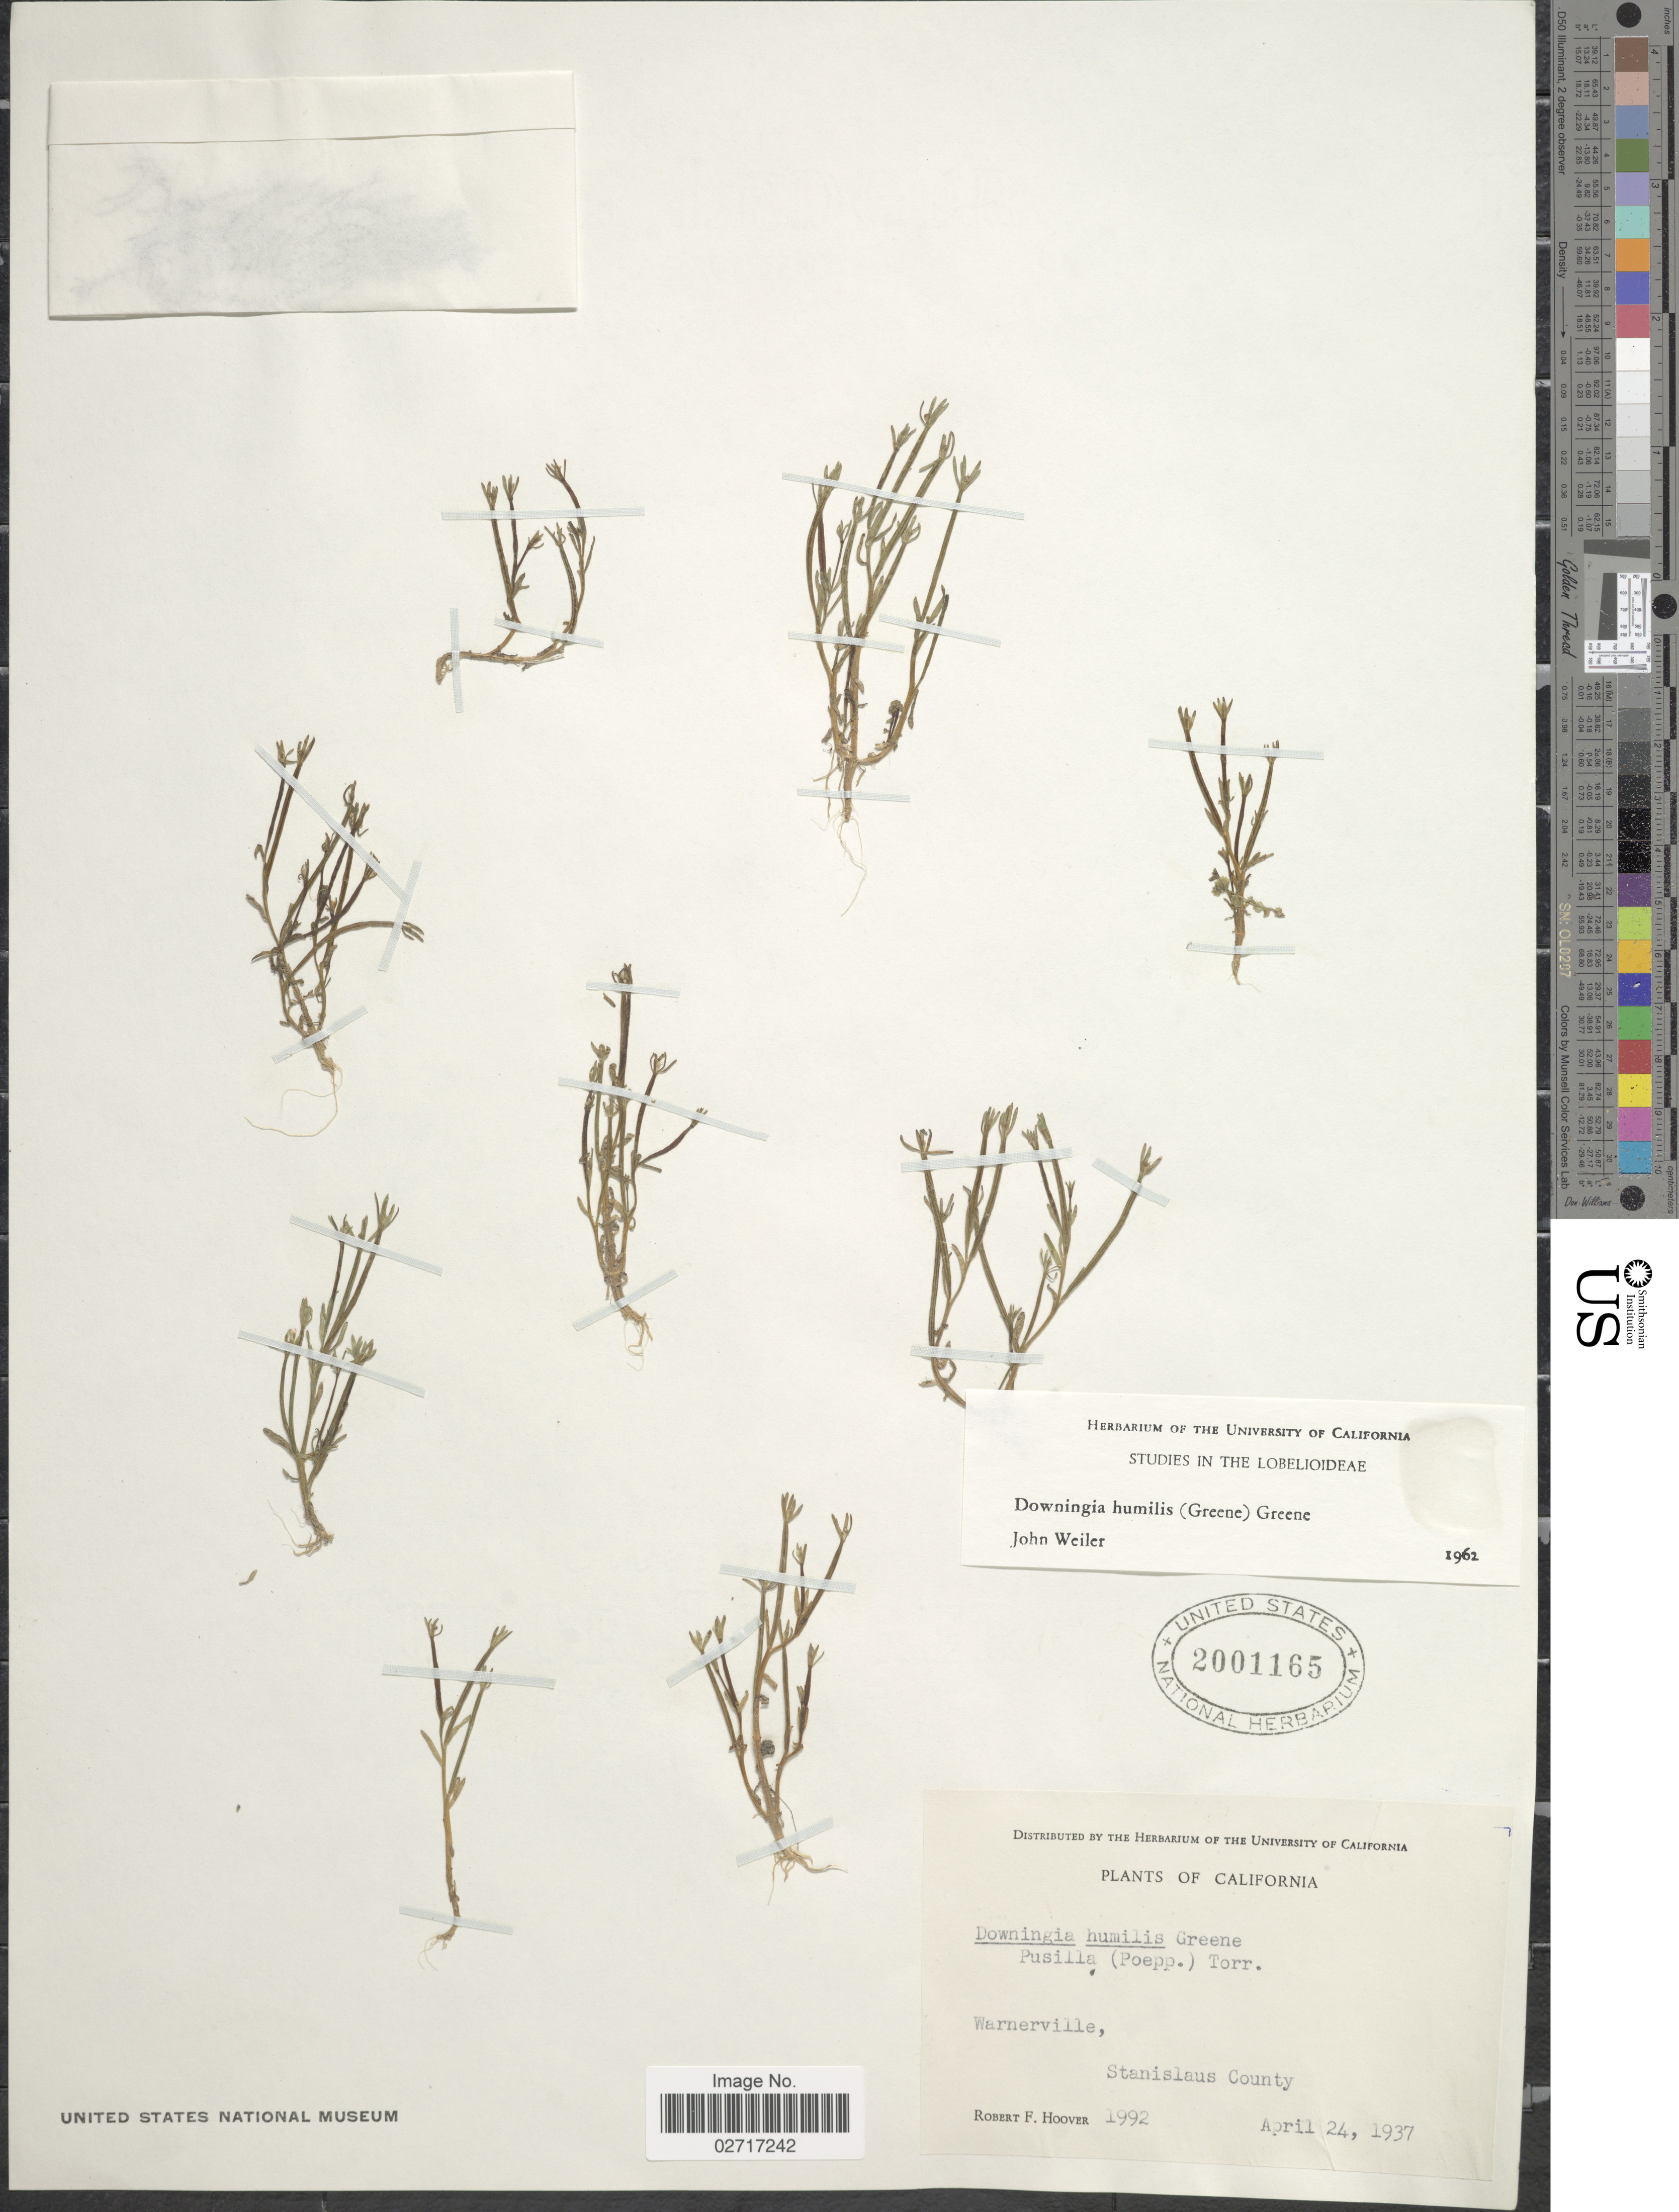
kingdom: Plantae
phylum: Tracheophyta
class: Magnoliopsida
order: Asterales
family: Campanulaceae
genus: Downingia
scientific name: Downingia humilis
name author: (S.W. Greene) Rattan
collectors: R. F. Hoover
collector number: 1992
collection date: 1937-04-24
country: United States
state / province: California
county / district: Stanislaus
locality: Warnerville, Stanislaus County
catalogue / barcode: US 2001165